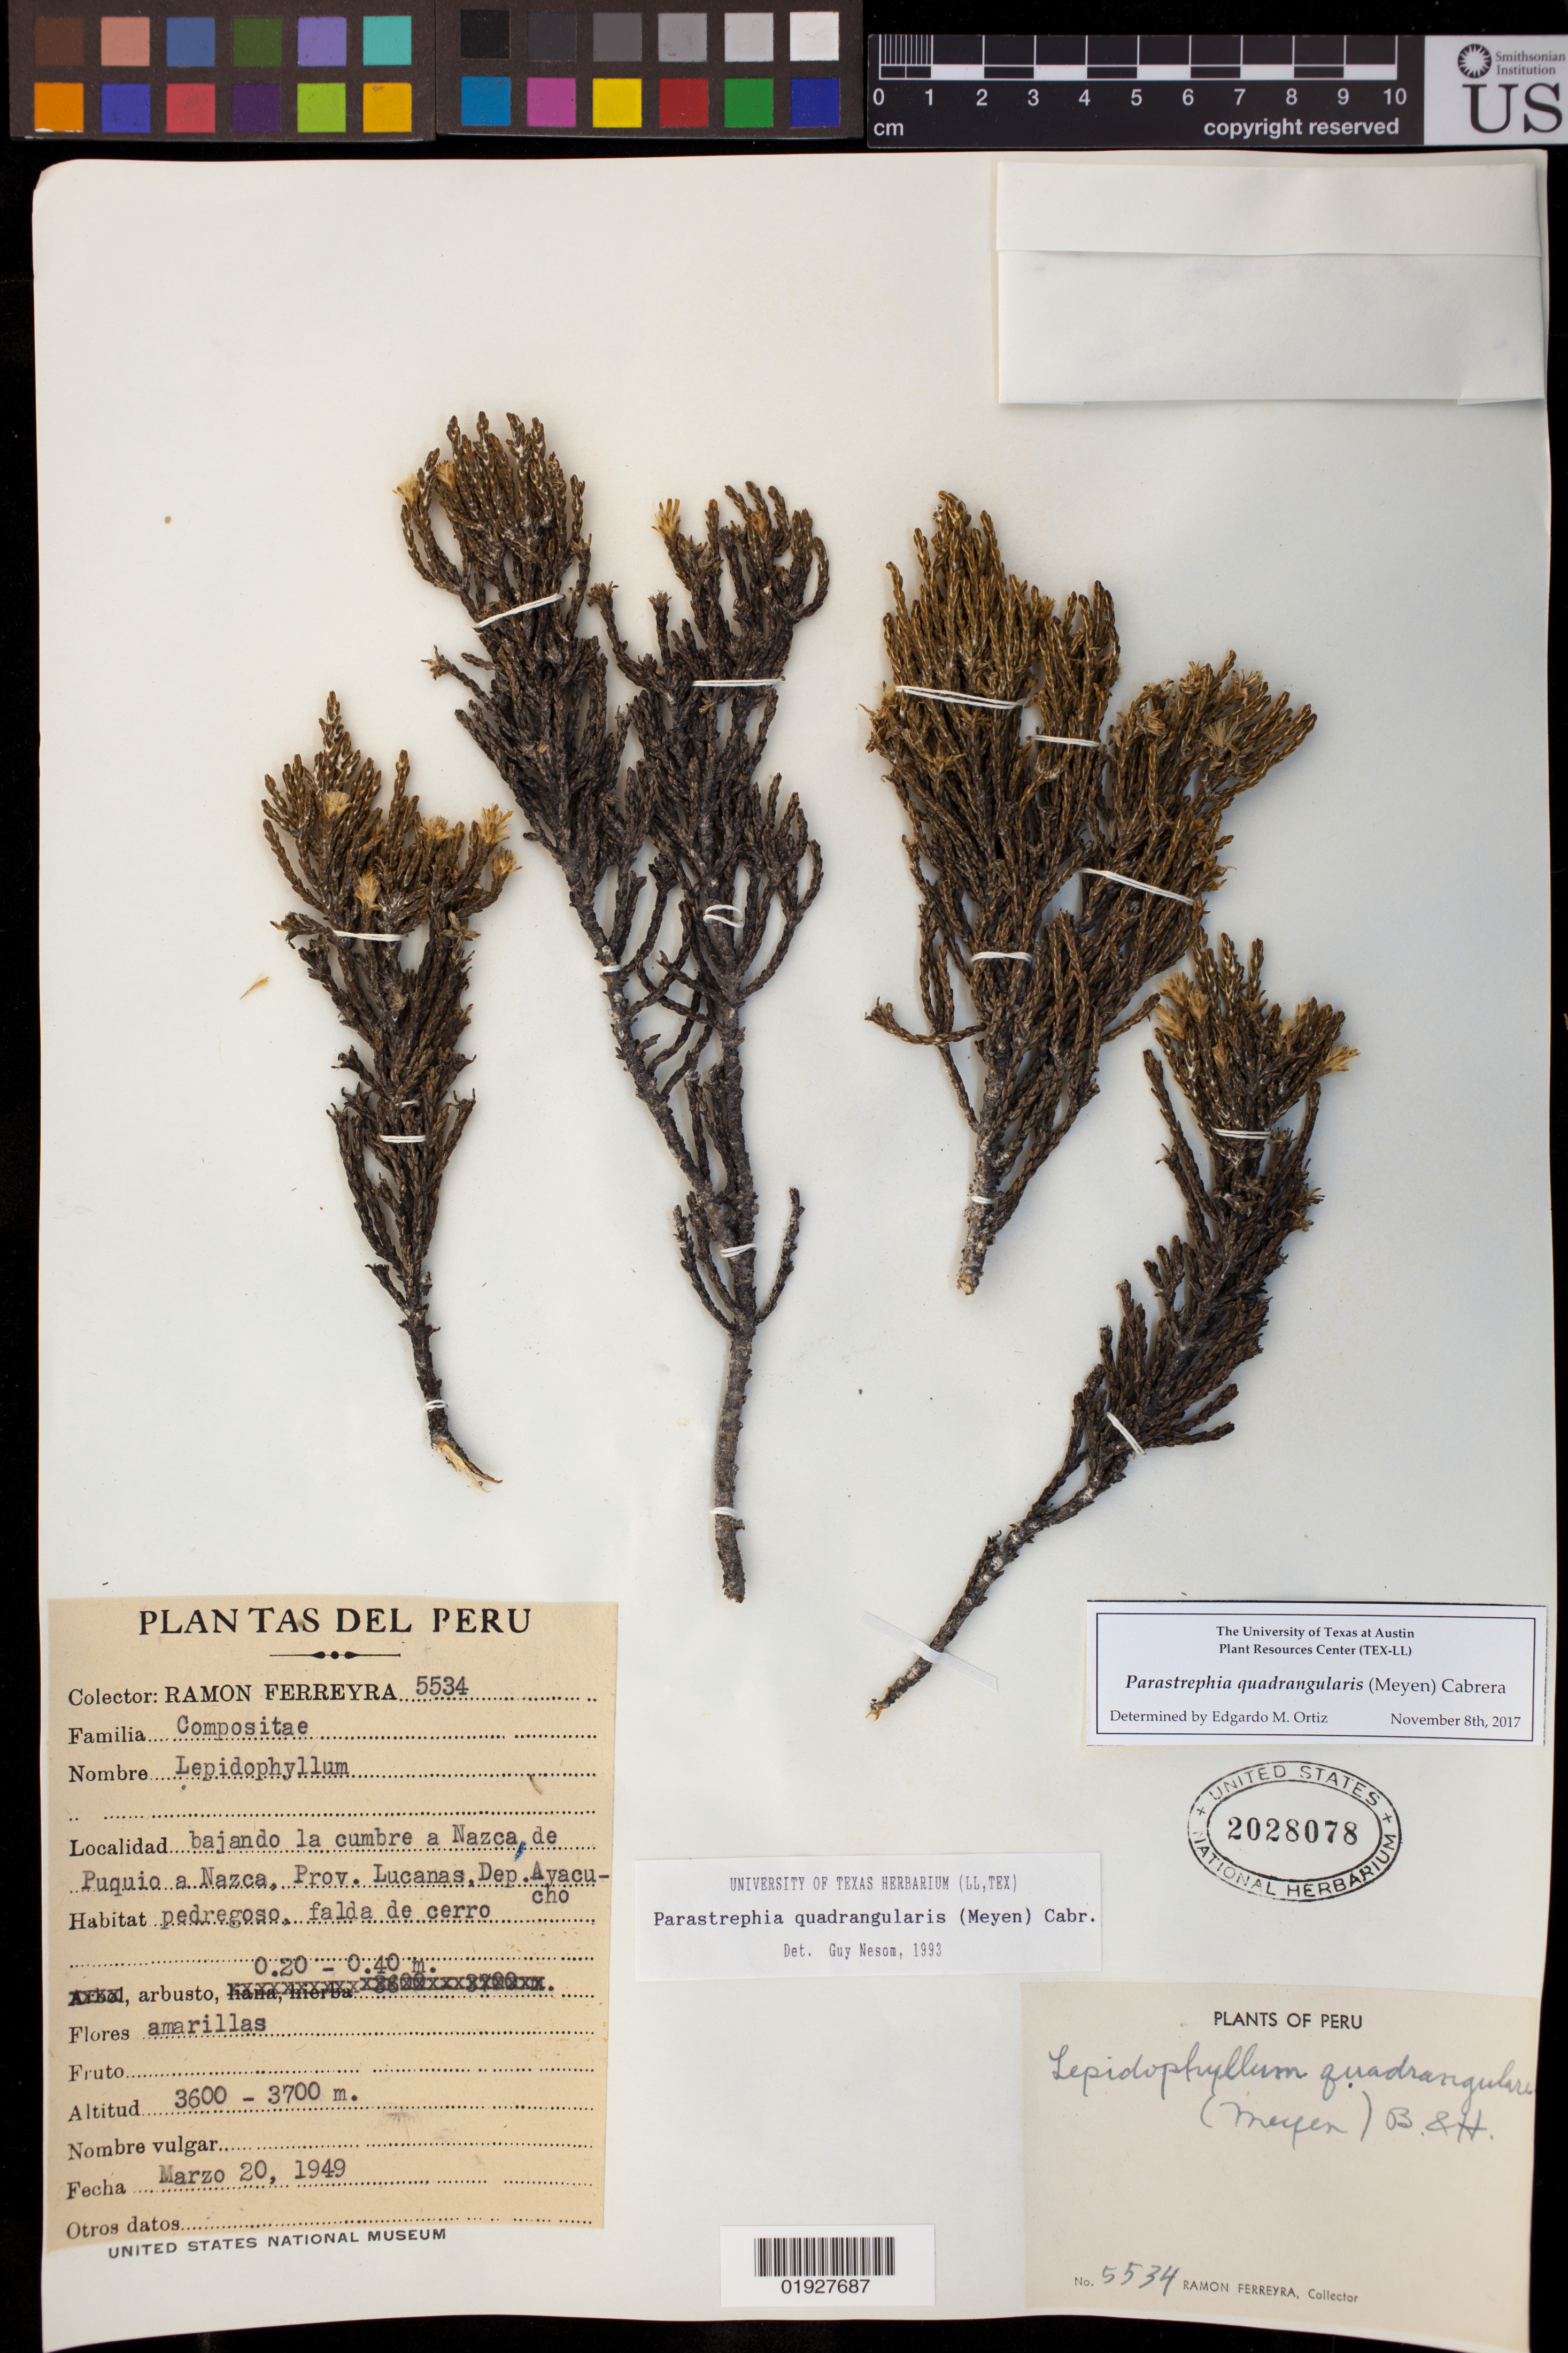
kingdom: Plantae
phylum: Tracheophyta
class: Magnoliopsida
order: Asterales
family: Asteraceae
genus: Parastrephia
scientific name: Parastrephia quadrangularis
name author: (Meyen) Cabrera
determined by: Ortiz, E. M.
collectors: R. A. Ferreyra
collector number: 5534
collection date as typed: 20 March 1949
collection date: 1949-03-20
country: Peru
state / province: Ayacucho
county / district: Lucanas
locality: Bajando la cumbre a Nazca, de Puquio a Nazca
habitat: Pedregoso, falda de cerro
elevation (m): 3600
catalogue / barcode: US 2028078